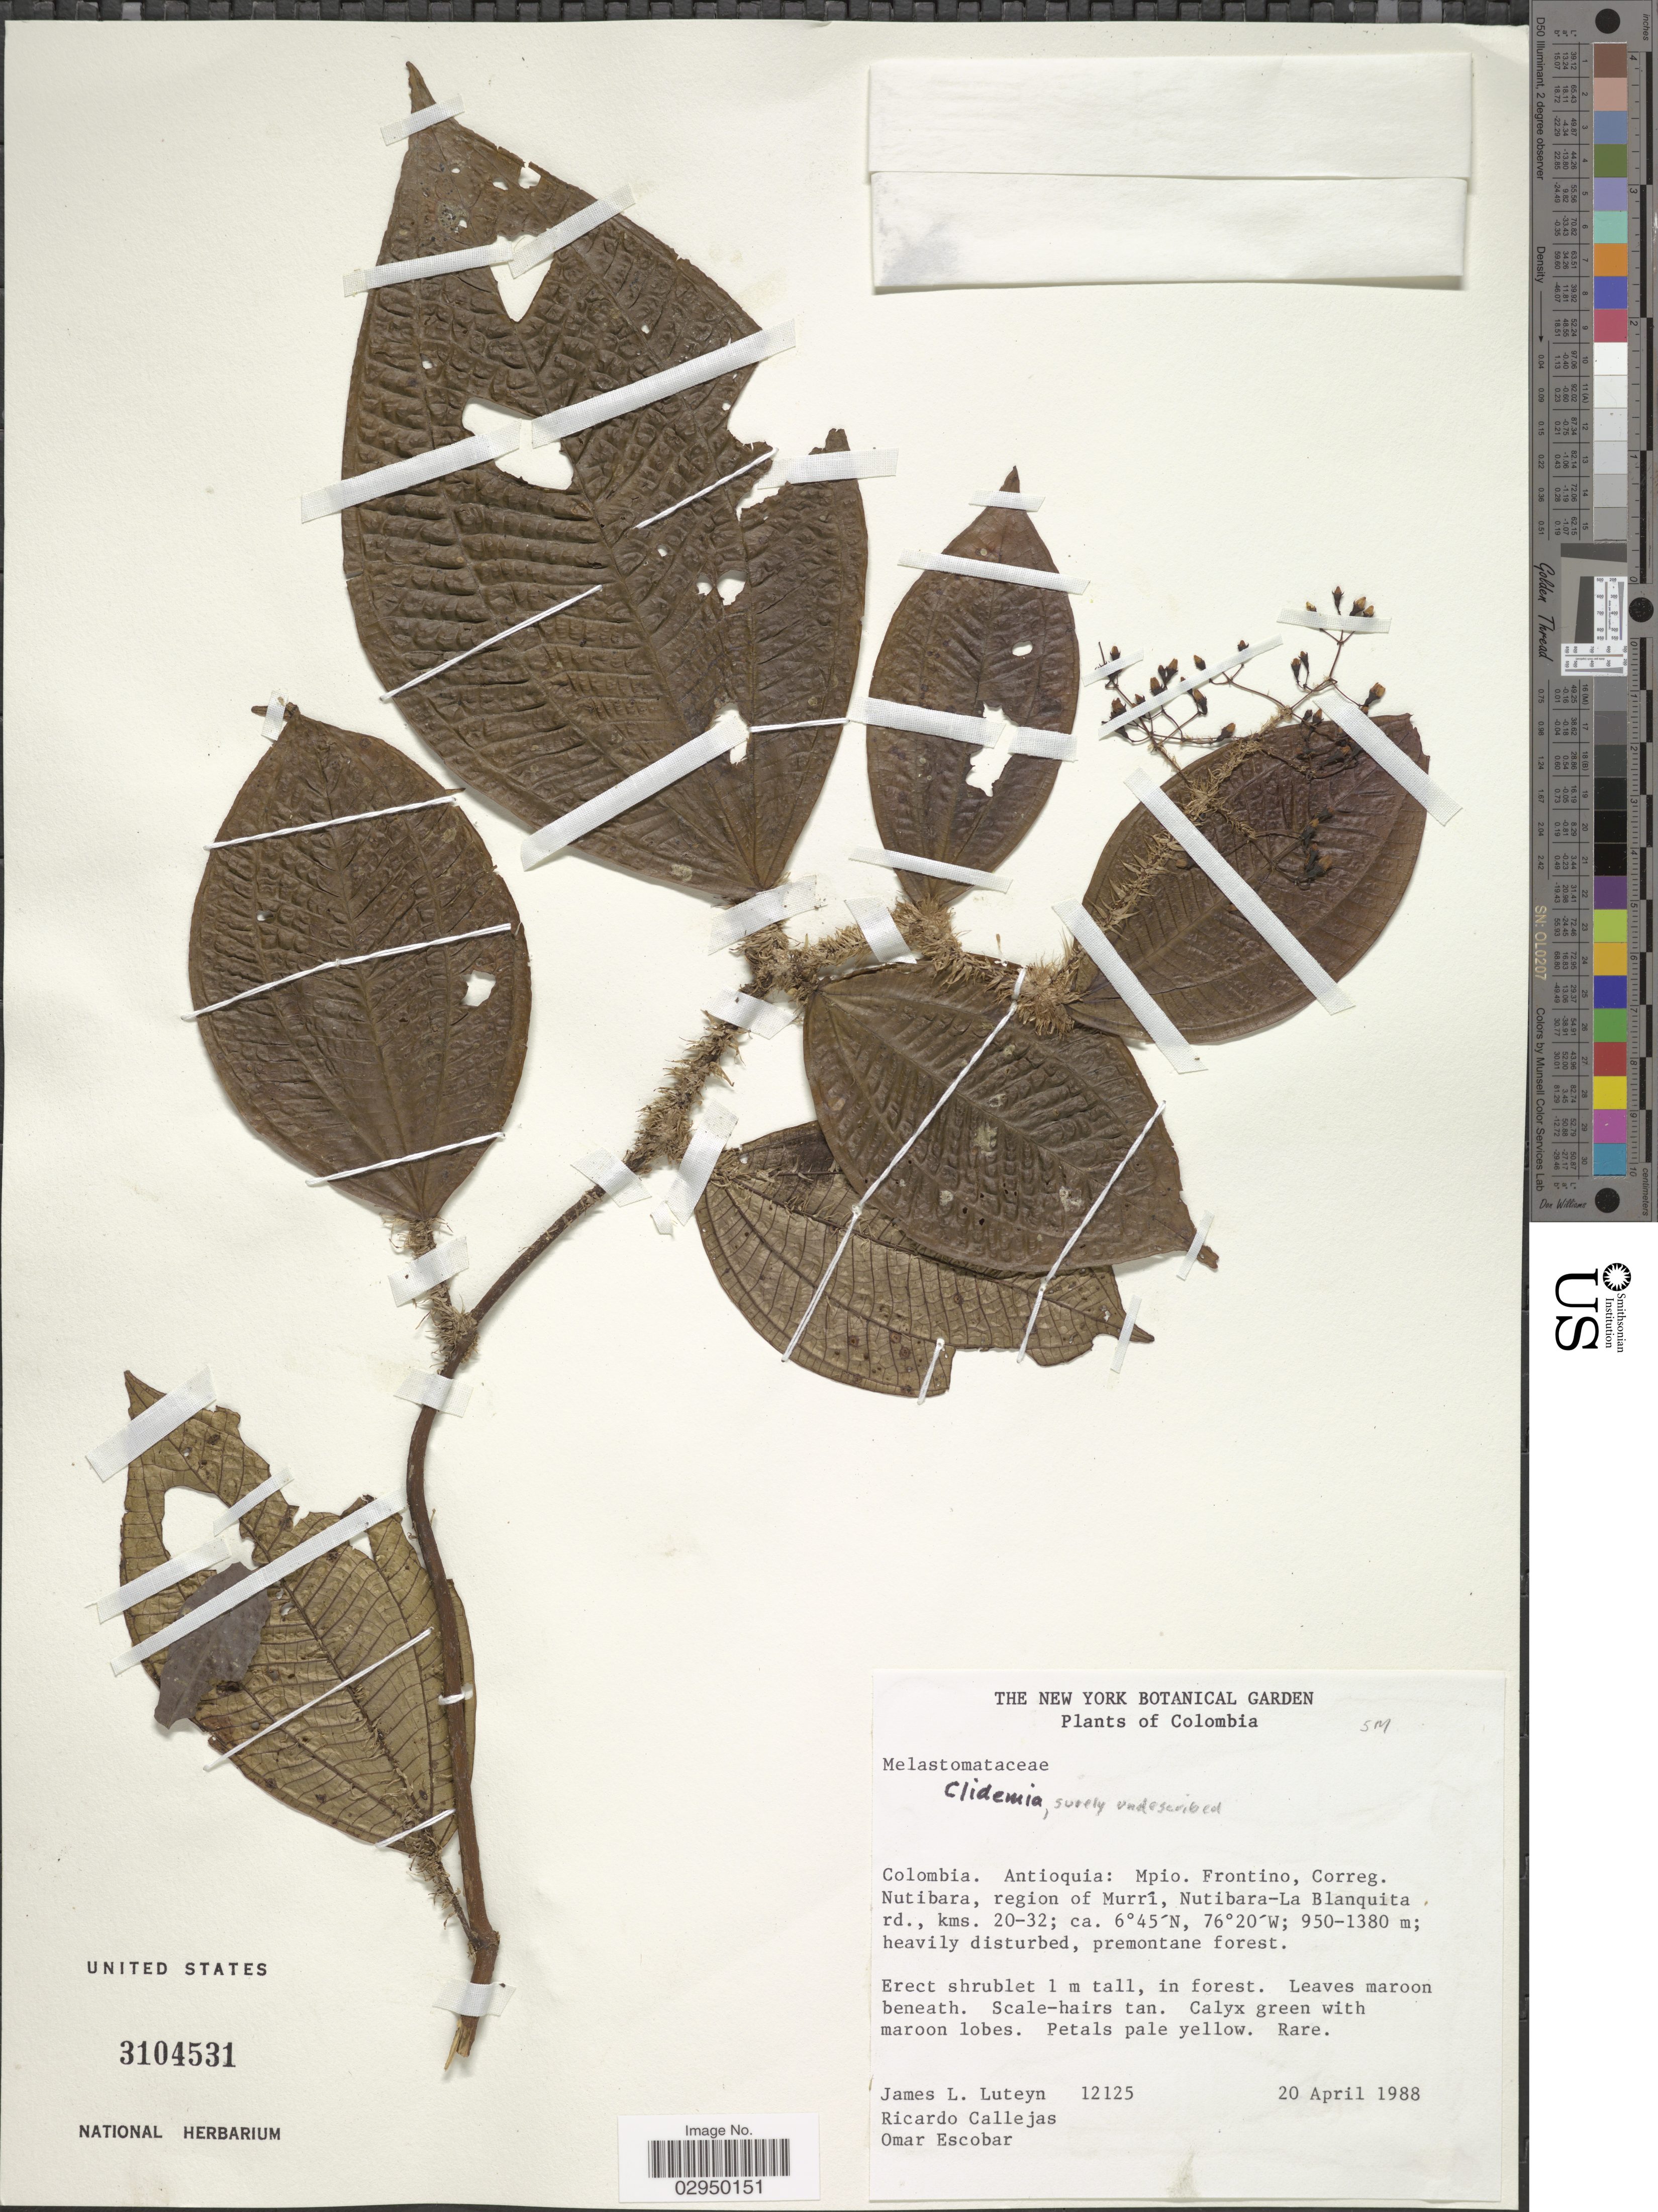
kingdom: Plantae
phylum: Tracheophyta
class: Magnoliopsida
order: Myrtales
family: Melastomataceae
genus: Clidemia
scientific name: Clidemia sp.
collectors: J. Luteyn, R. Callejas & O. D. Escobar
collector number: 12125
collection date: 1988-04-20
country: Colombia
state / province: Antioquia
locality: Mpio. Frontino, Correg. Nutibara, region of Murrí, Nutibara-La Blanquita rd., kms. 20-32.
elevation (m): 950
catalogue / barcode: US 3104531